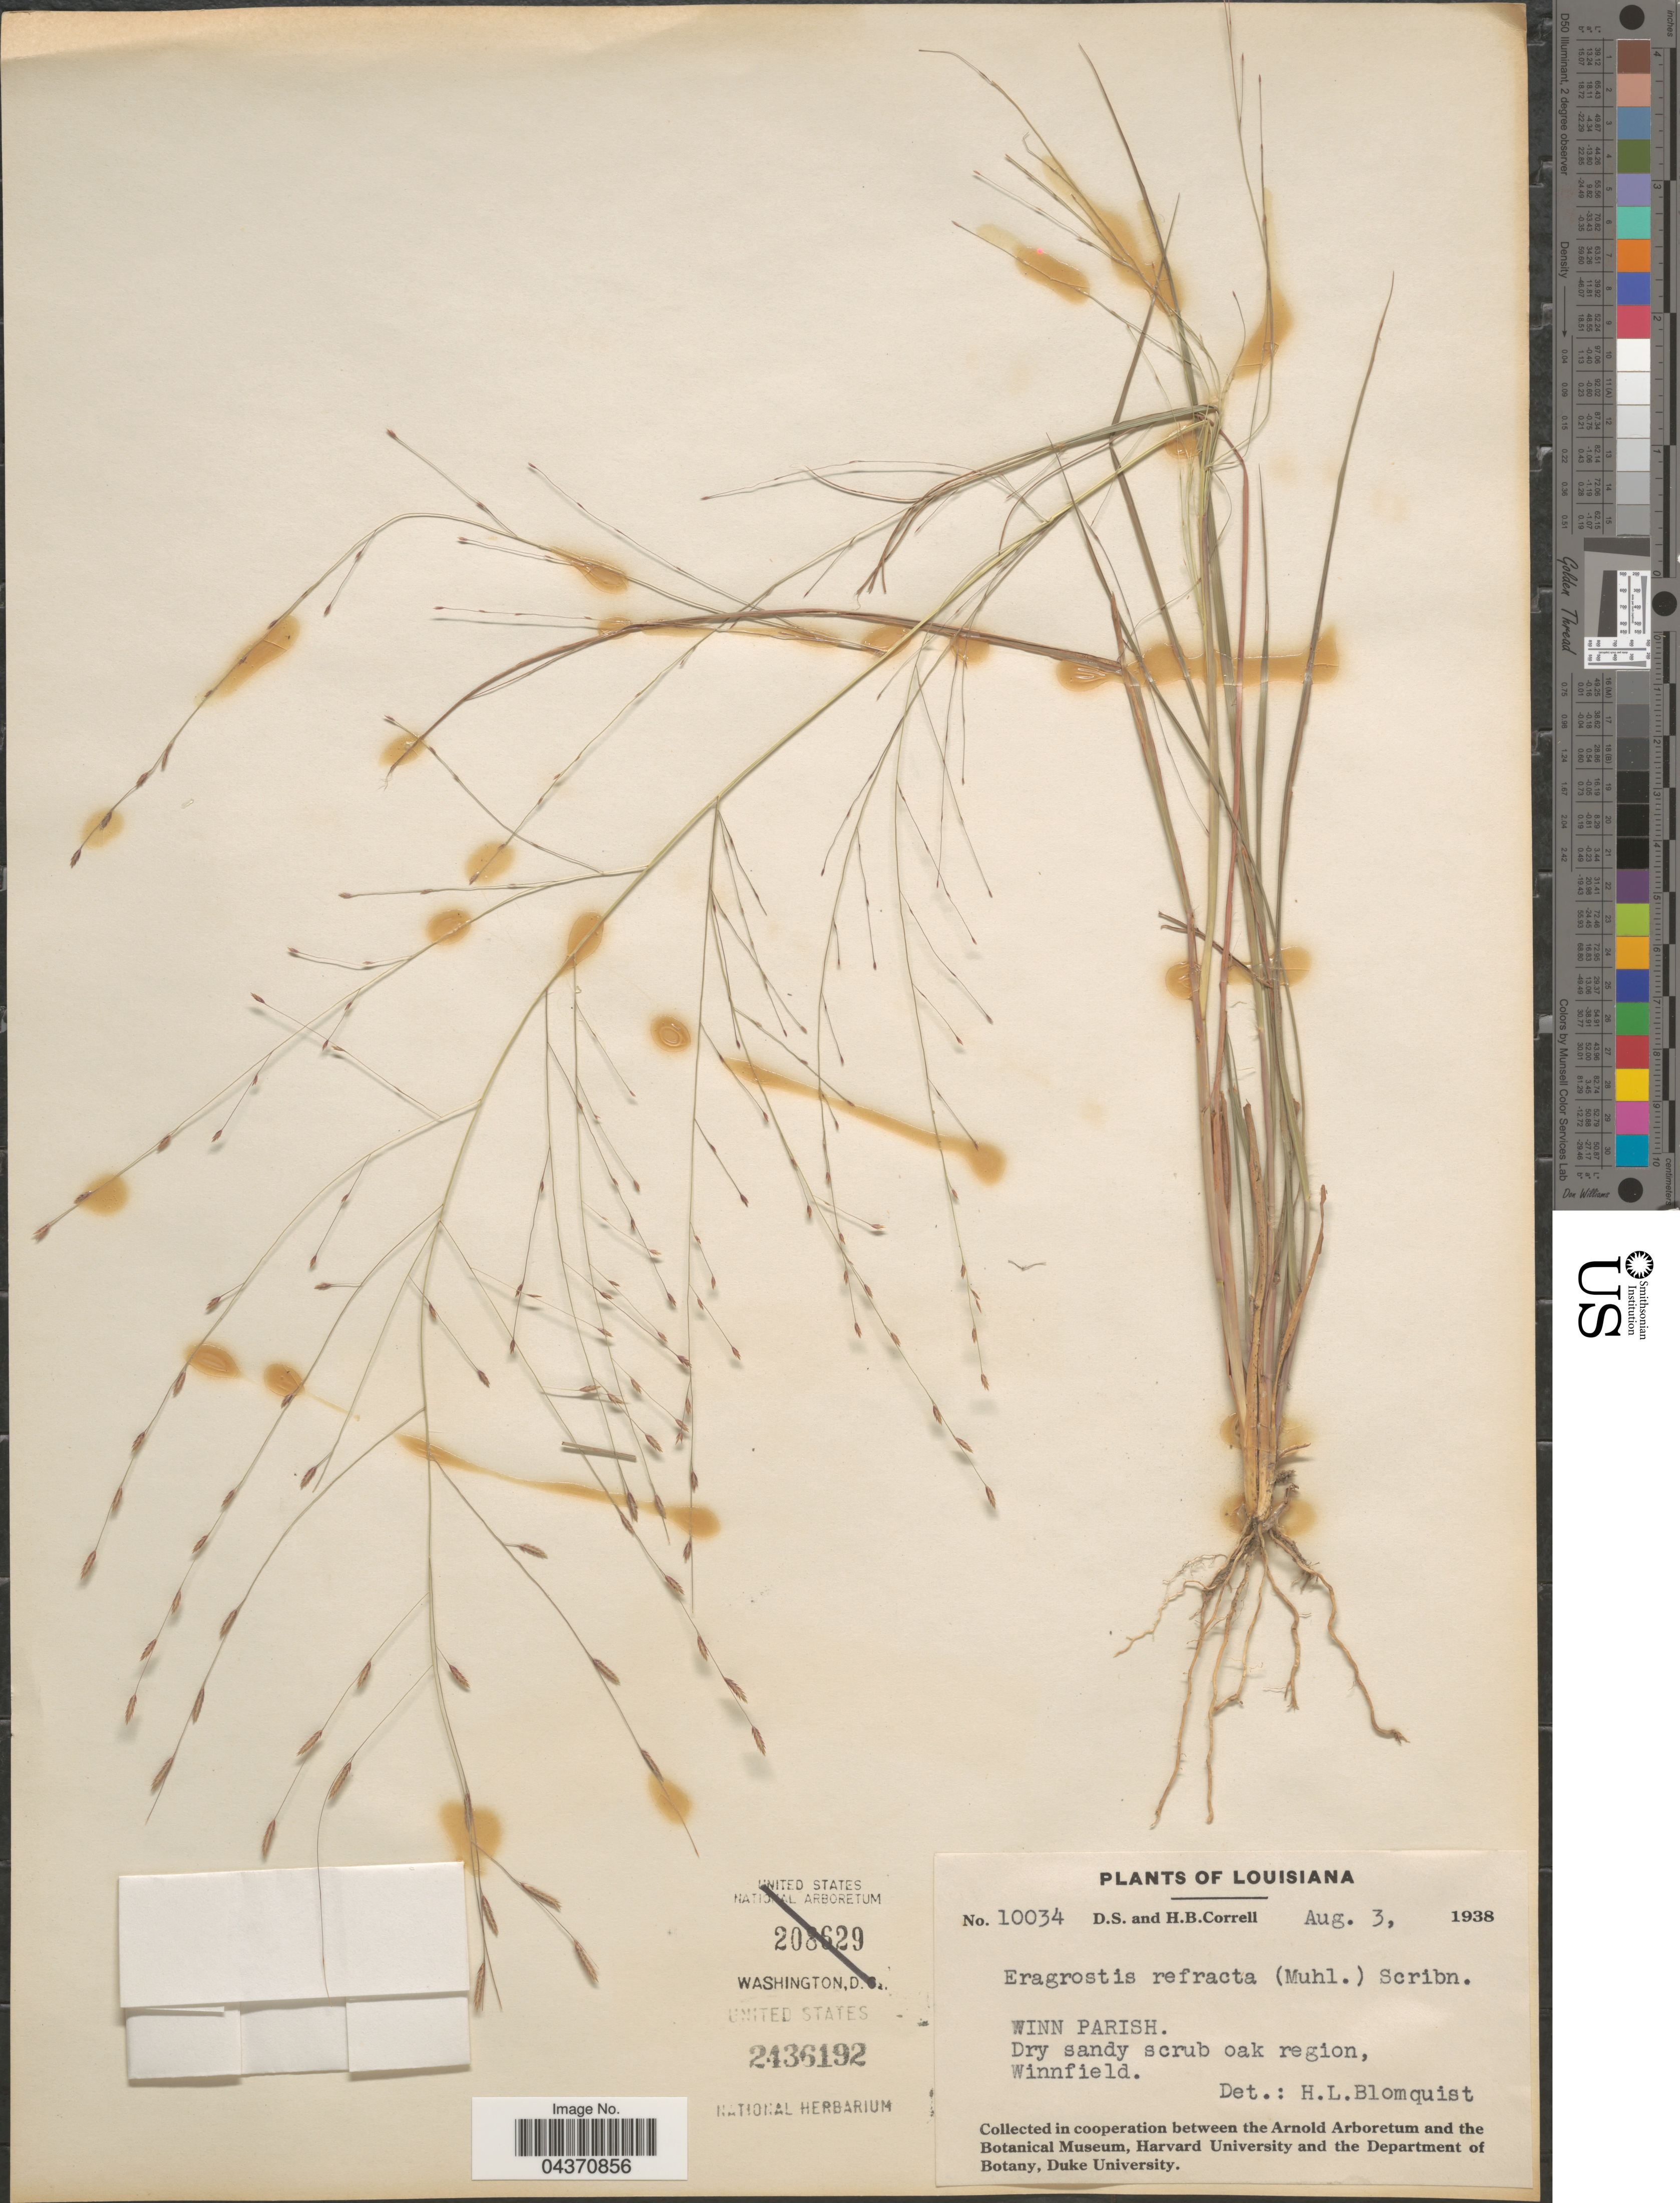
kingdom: Plantae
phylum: Tracheophyta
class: Liliopsida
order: Poales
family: Poaceae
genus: Eragrostis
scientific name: Eragrostis refracta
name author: (Muhl.) Scribn.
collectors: D. S. Correll & H. Correll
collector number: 10034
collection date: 1938-08-03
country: United States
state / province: Louisiana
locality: Winn Parish. Dry sandy scrub oak region, Winnfield.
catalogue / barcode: US 2436192